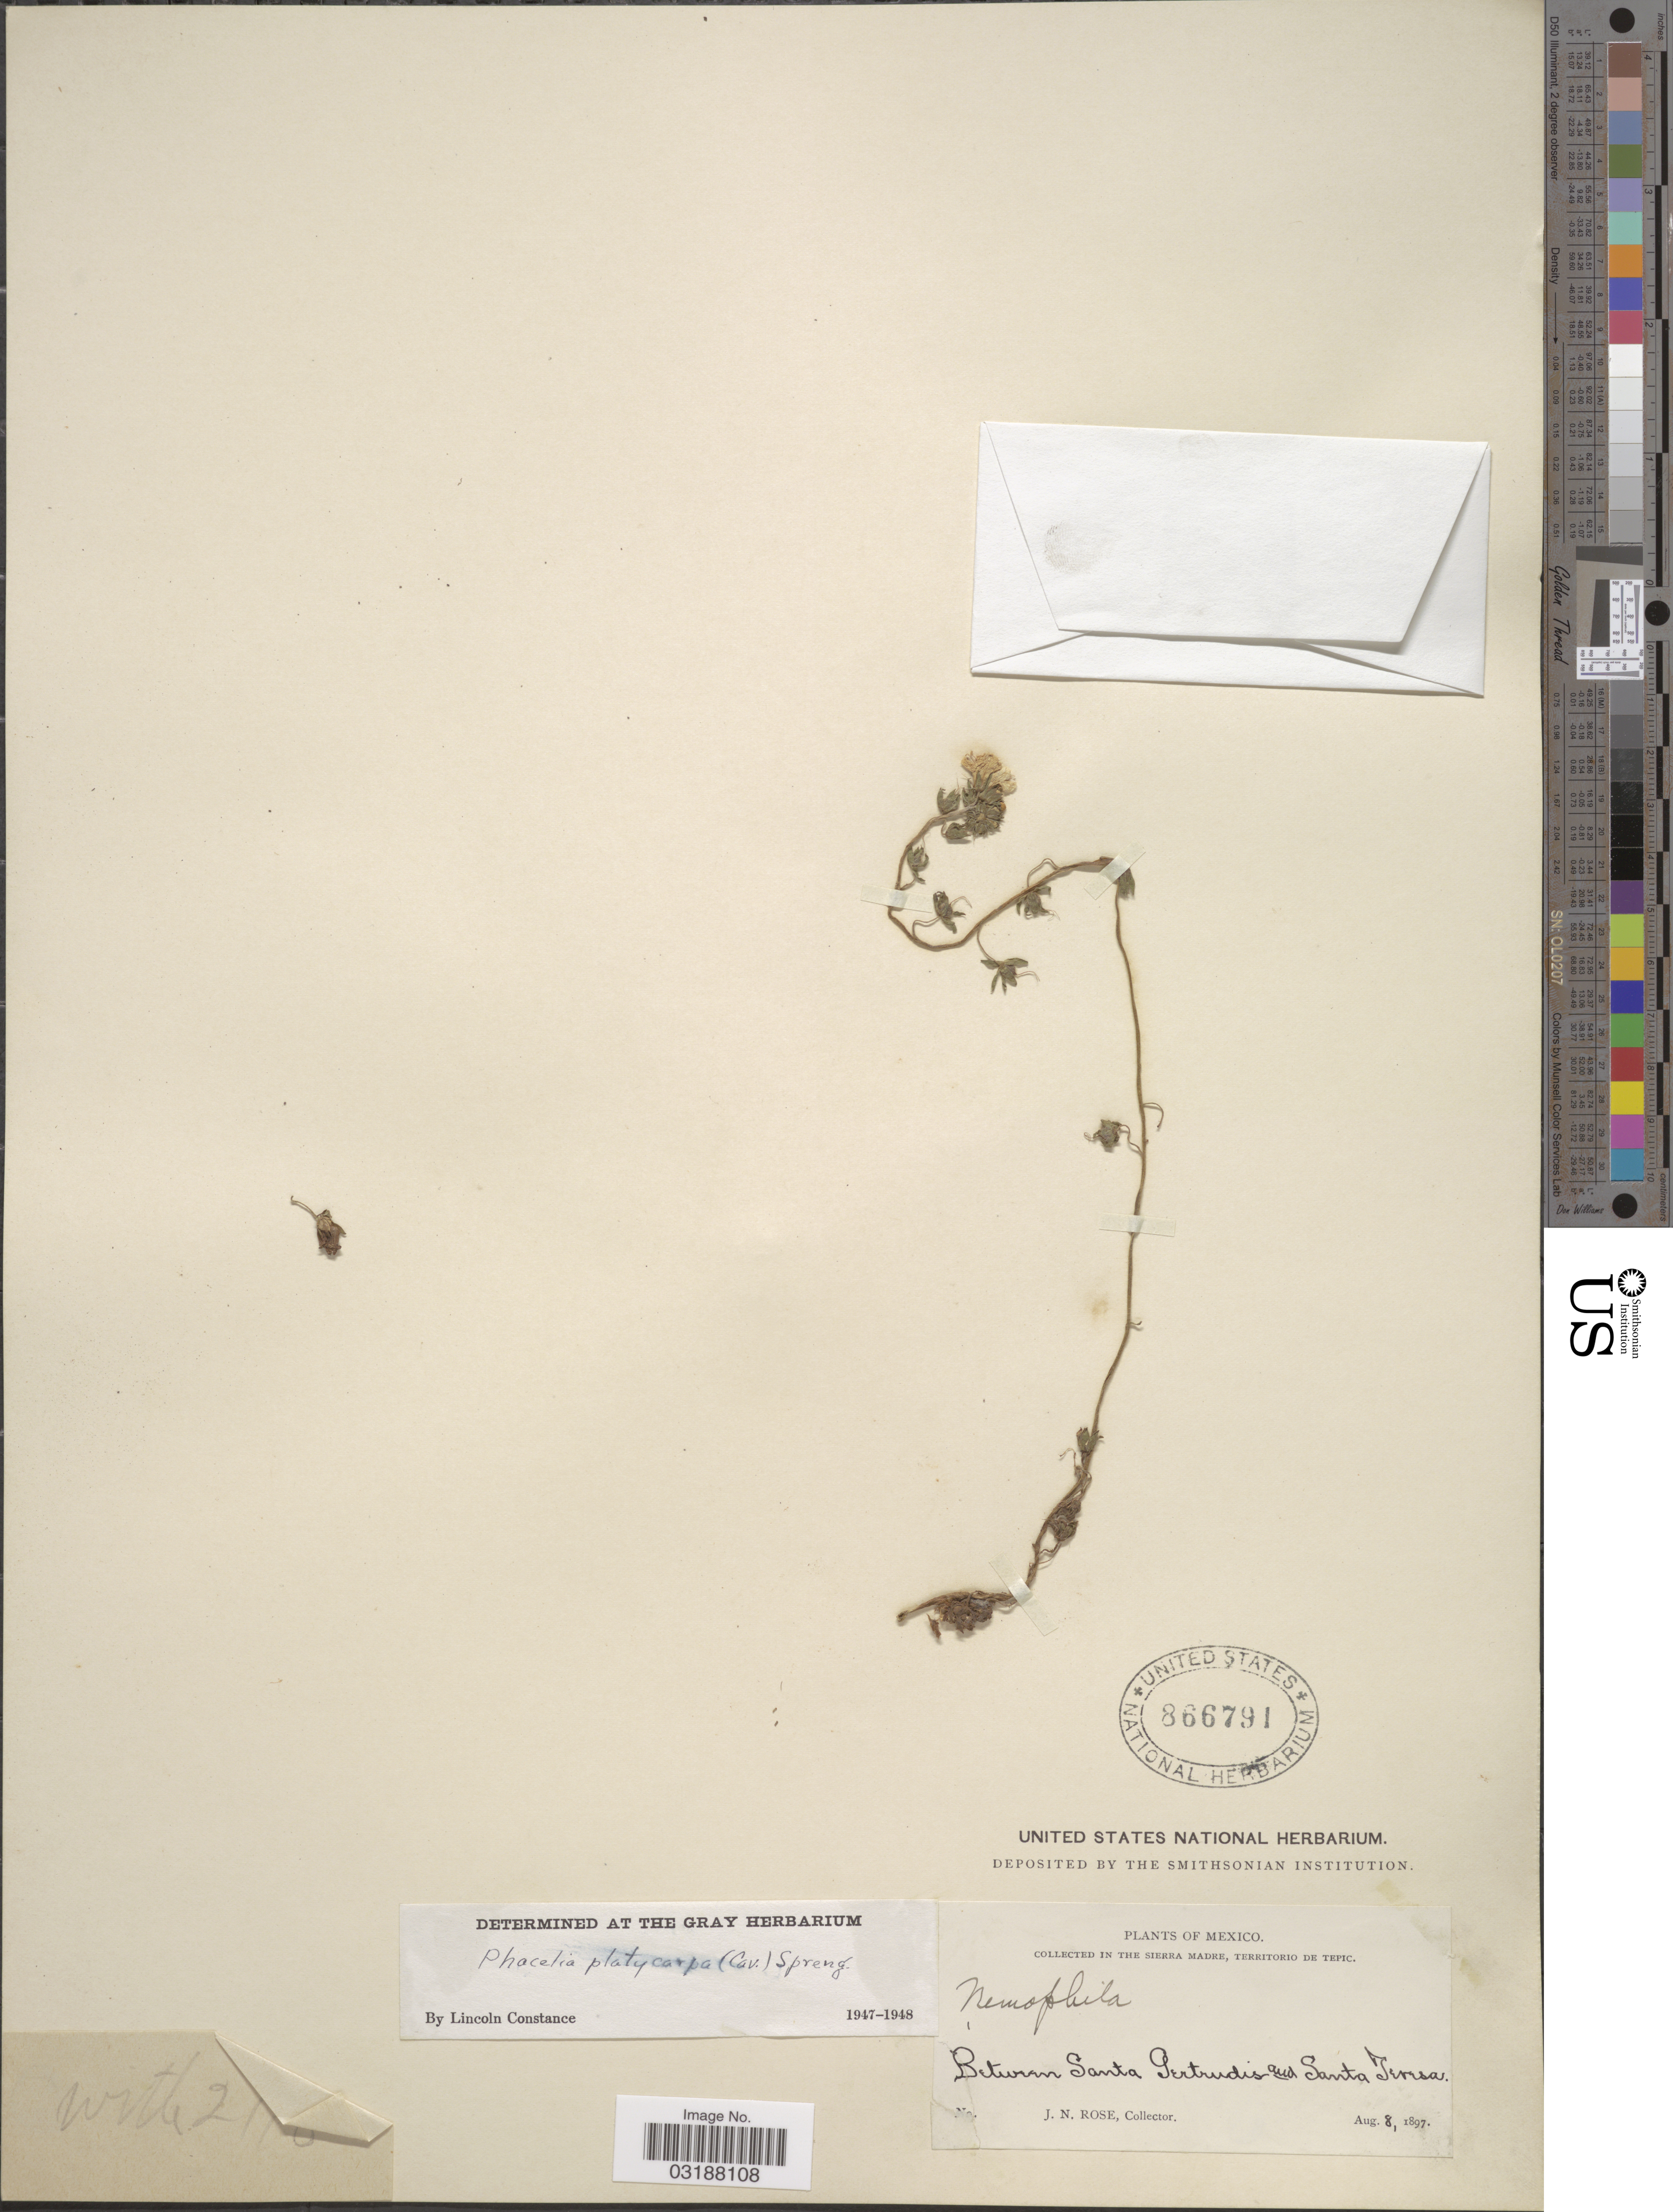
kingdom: Plantae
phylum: Tracheophyta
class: Magnoliopsida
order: Boraginales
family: Hydrophyllaceae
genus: Phacelia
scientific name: Phacelia platycarpa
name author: (Cav.) Spreng.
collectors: J. N. Rose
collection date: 1897-08-08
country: Mexico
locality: In The Sierra Madre, Territorio De Tepic, Between Santa Gertrudis and Santa Teresa.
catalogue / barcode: US 866791